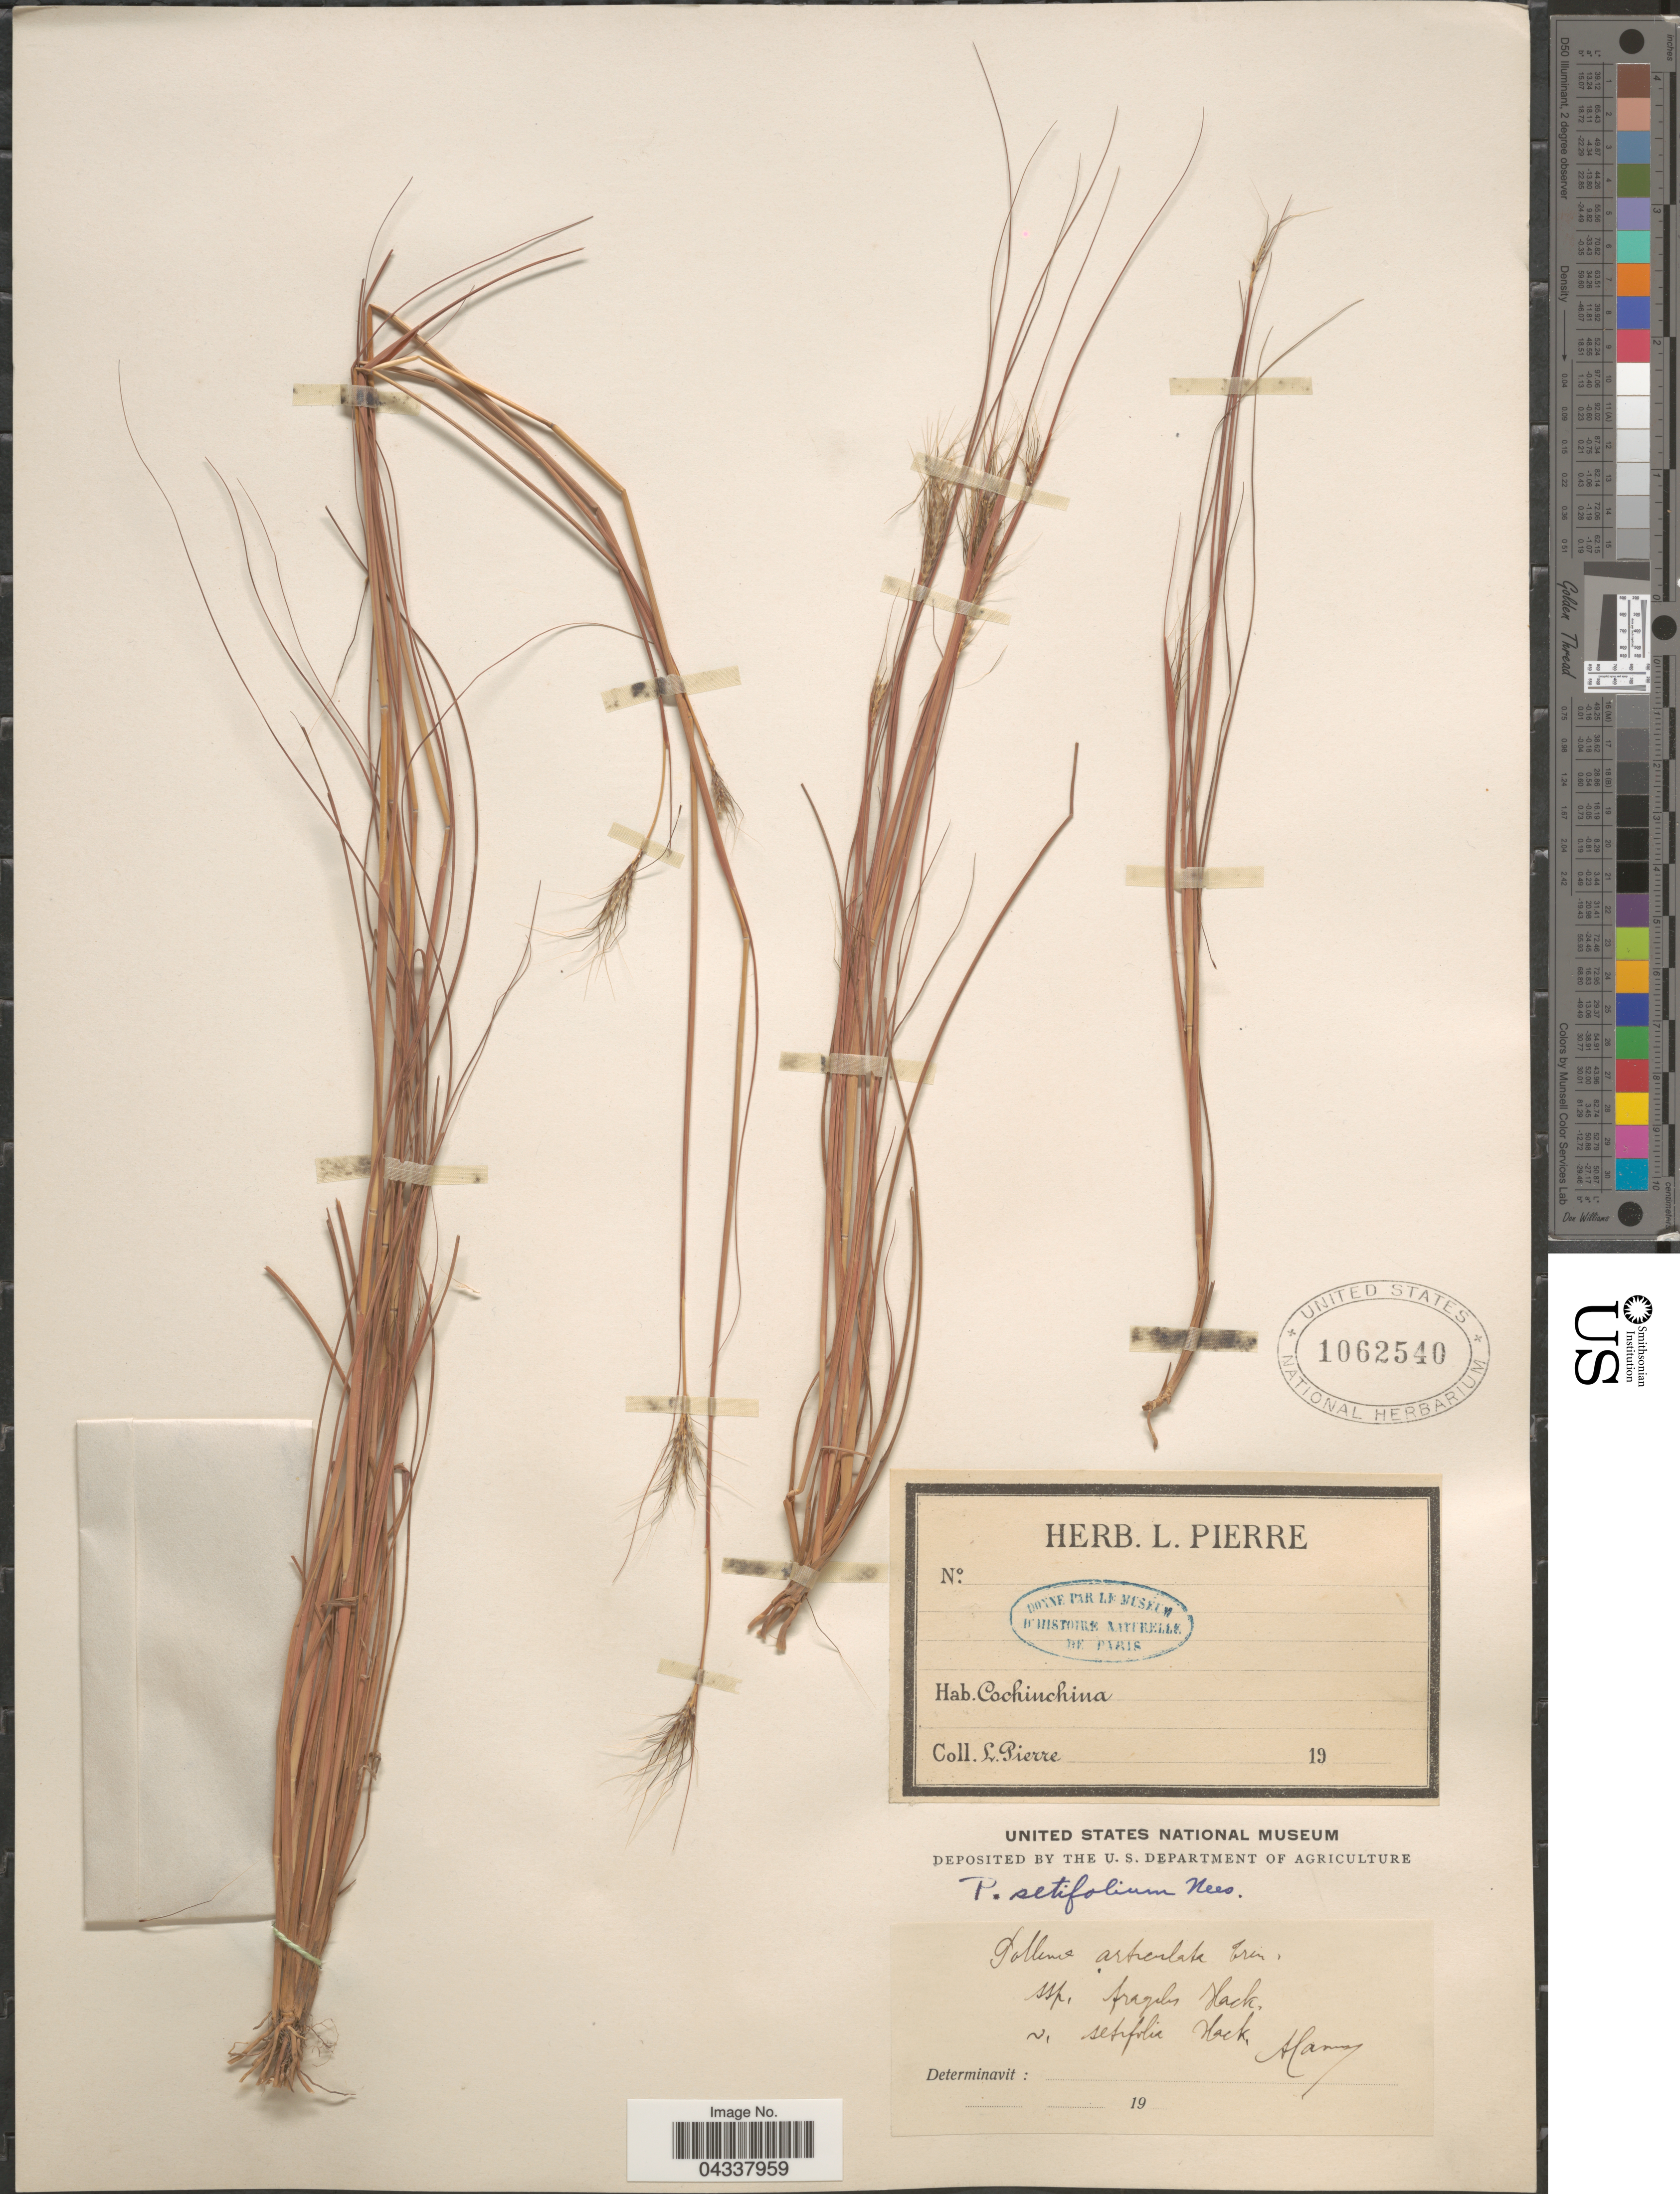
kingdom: Plantae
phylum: Tracheophyta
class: Liliopsida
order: Poales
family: Poaceae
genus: Pseudopogonatherum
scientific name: Pseudopogonatherum contortum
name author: A. Camus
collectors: L. Pierre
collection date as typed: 19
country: Vietnam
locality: Cochinchina.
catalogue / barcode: US 1062540